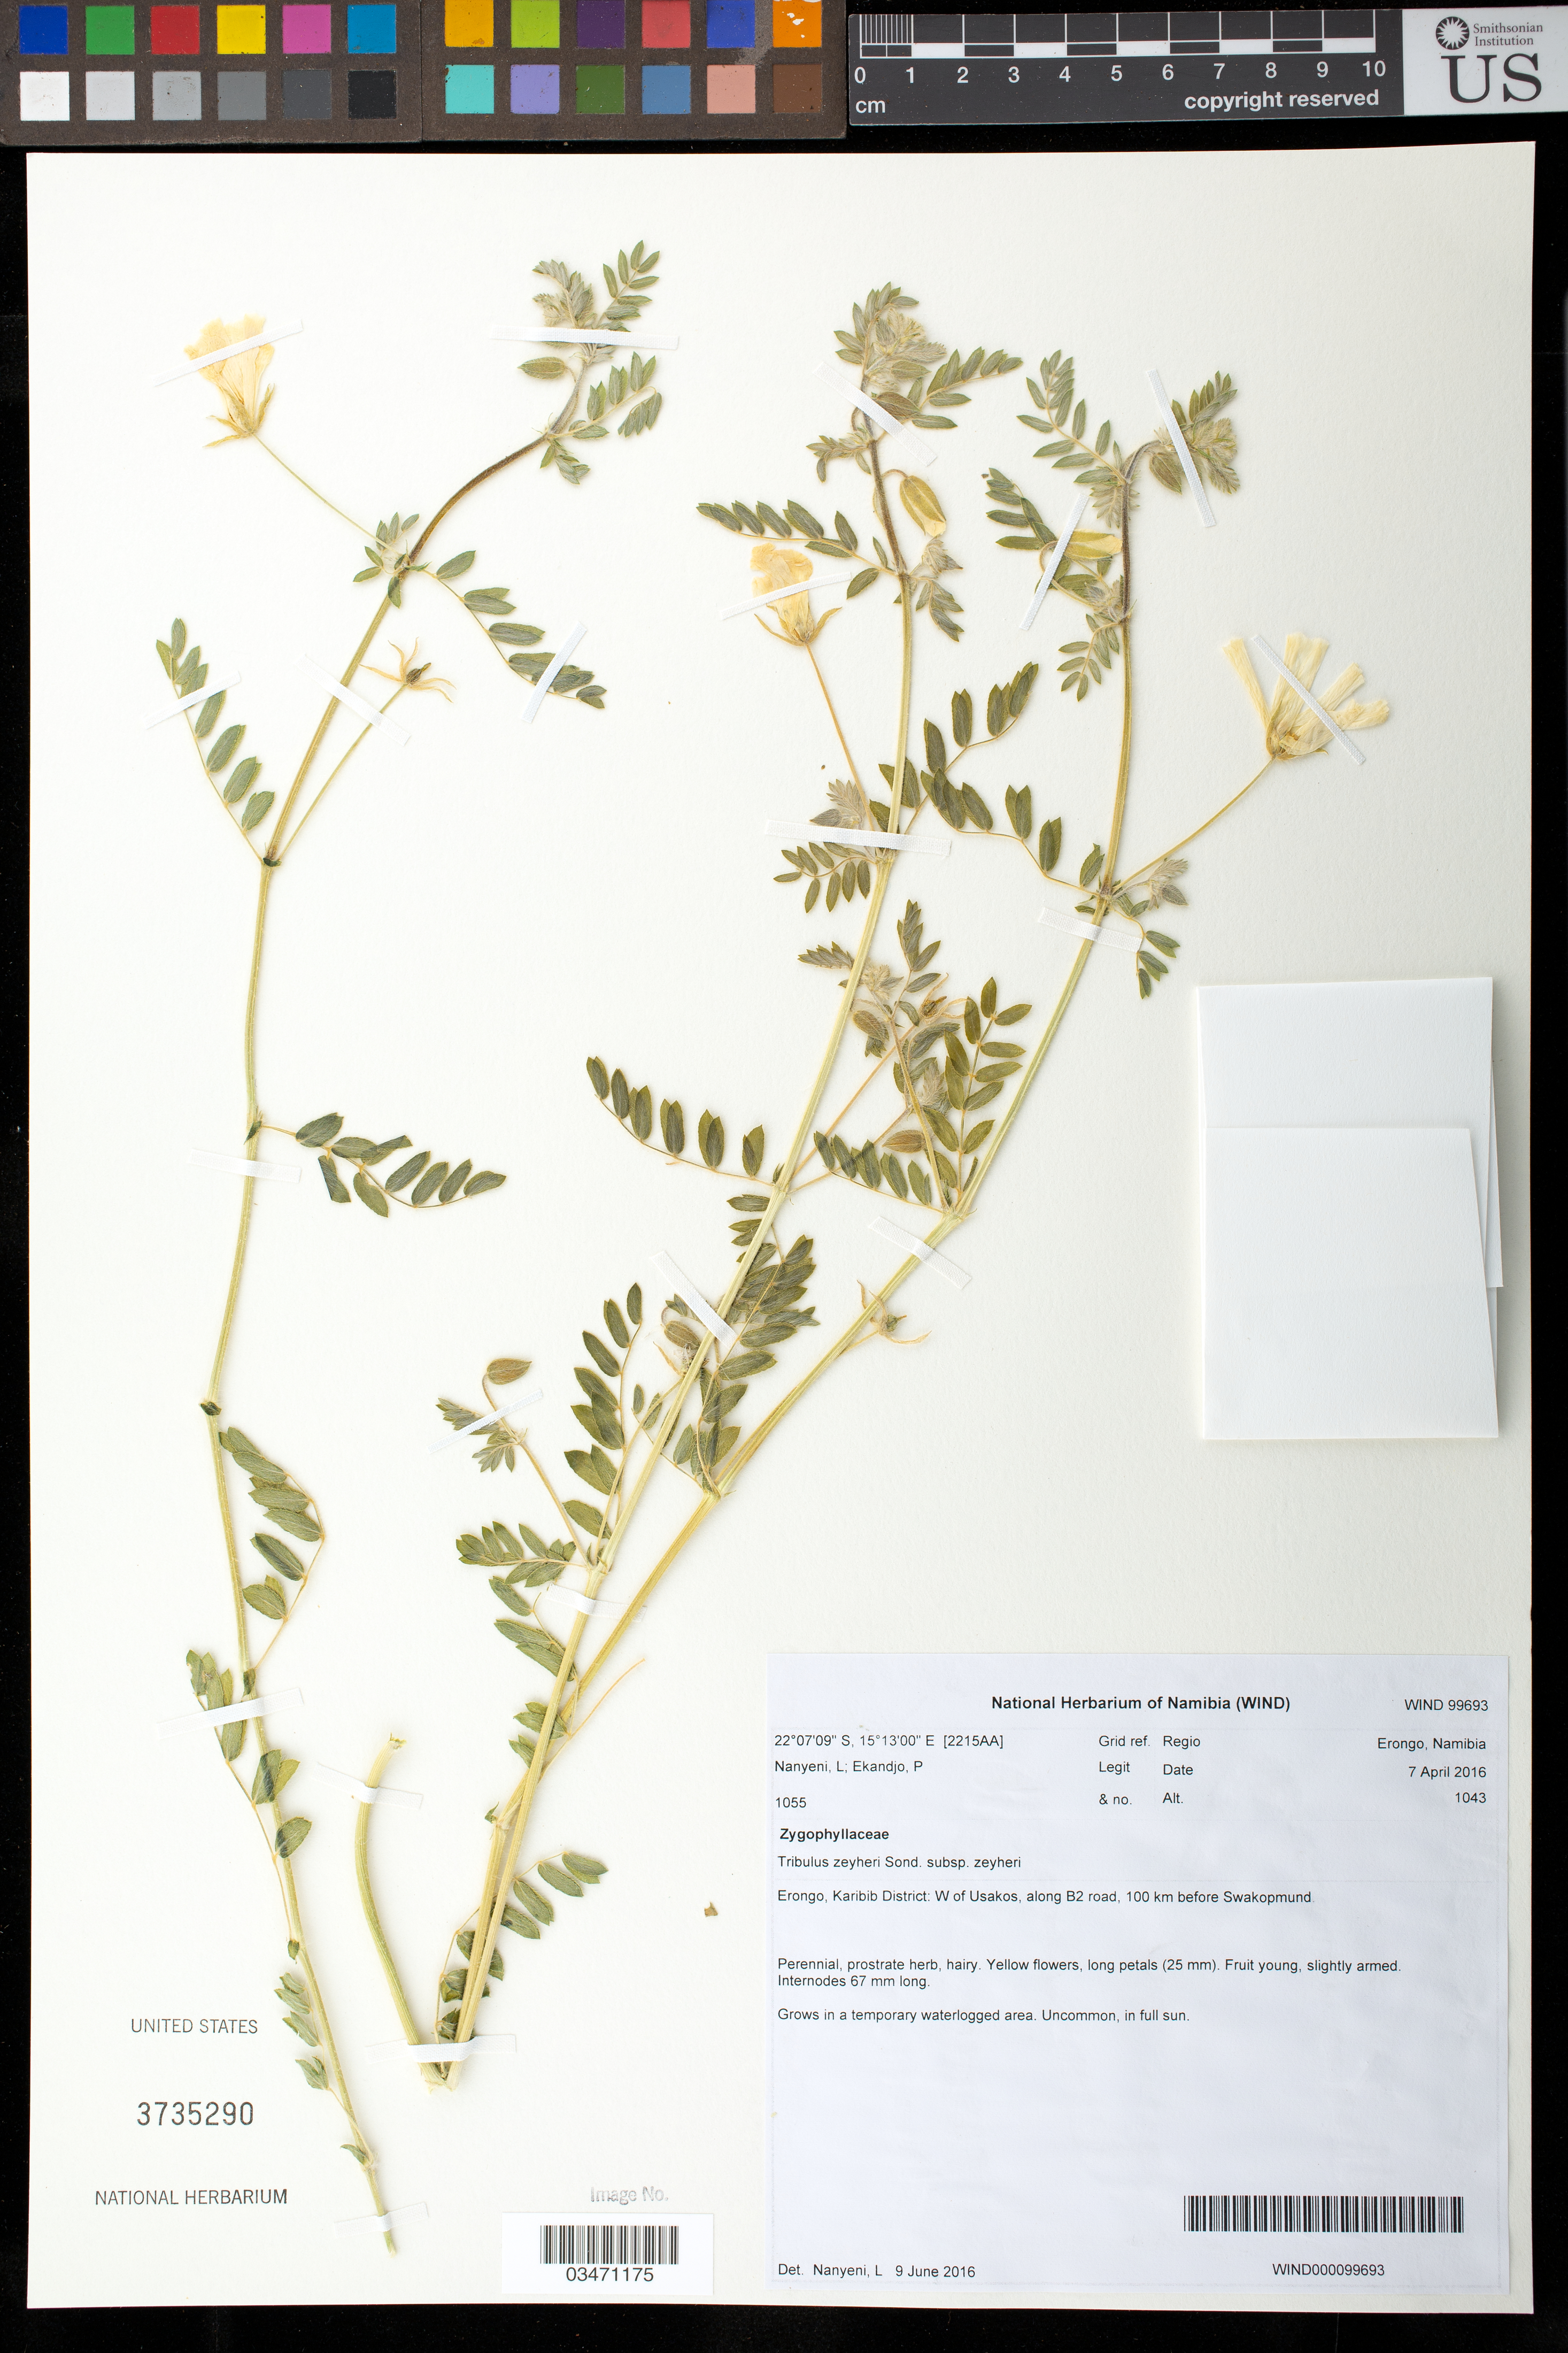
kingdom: Plantae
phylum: Tracheophyta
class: Magnoliopsida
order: Zygophyllales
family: Zygophyllaceae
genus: Tribulus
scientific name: Tribulus zeyheri subsp. zeyheri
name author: Sond.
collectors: L. Nanyeni & P. Ekandjo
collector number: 1055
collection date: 2016-04-07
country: Namibia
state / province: Erongo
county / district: Karibib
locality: Along B2 road, 100 km before Swakopmund, W of Usakos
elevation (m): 1043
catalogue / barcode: US 3735290